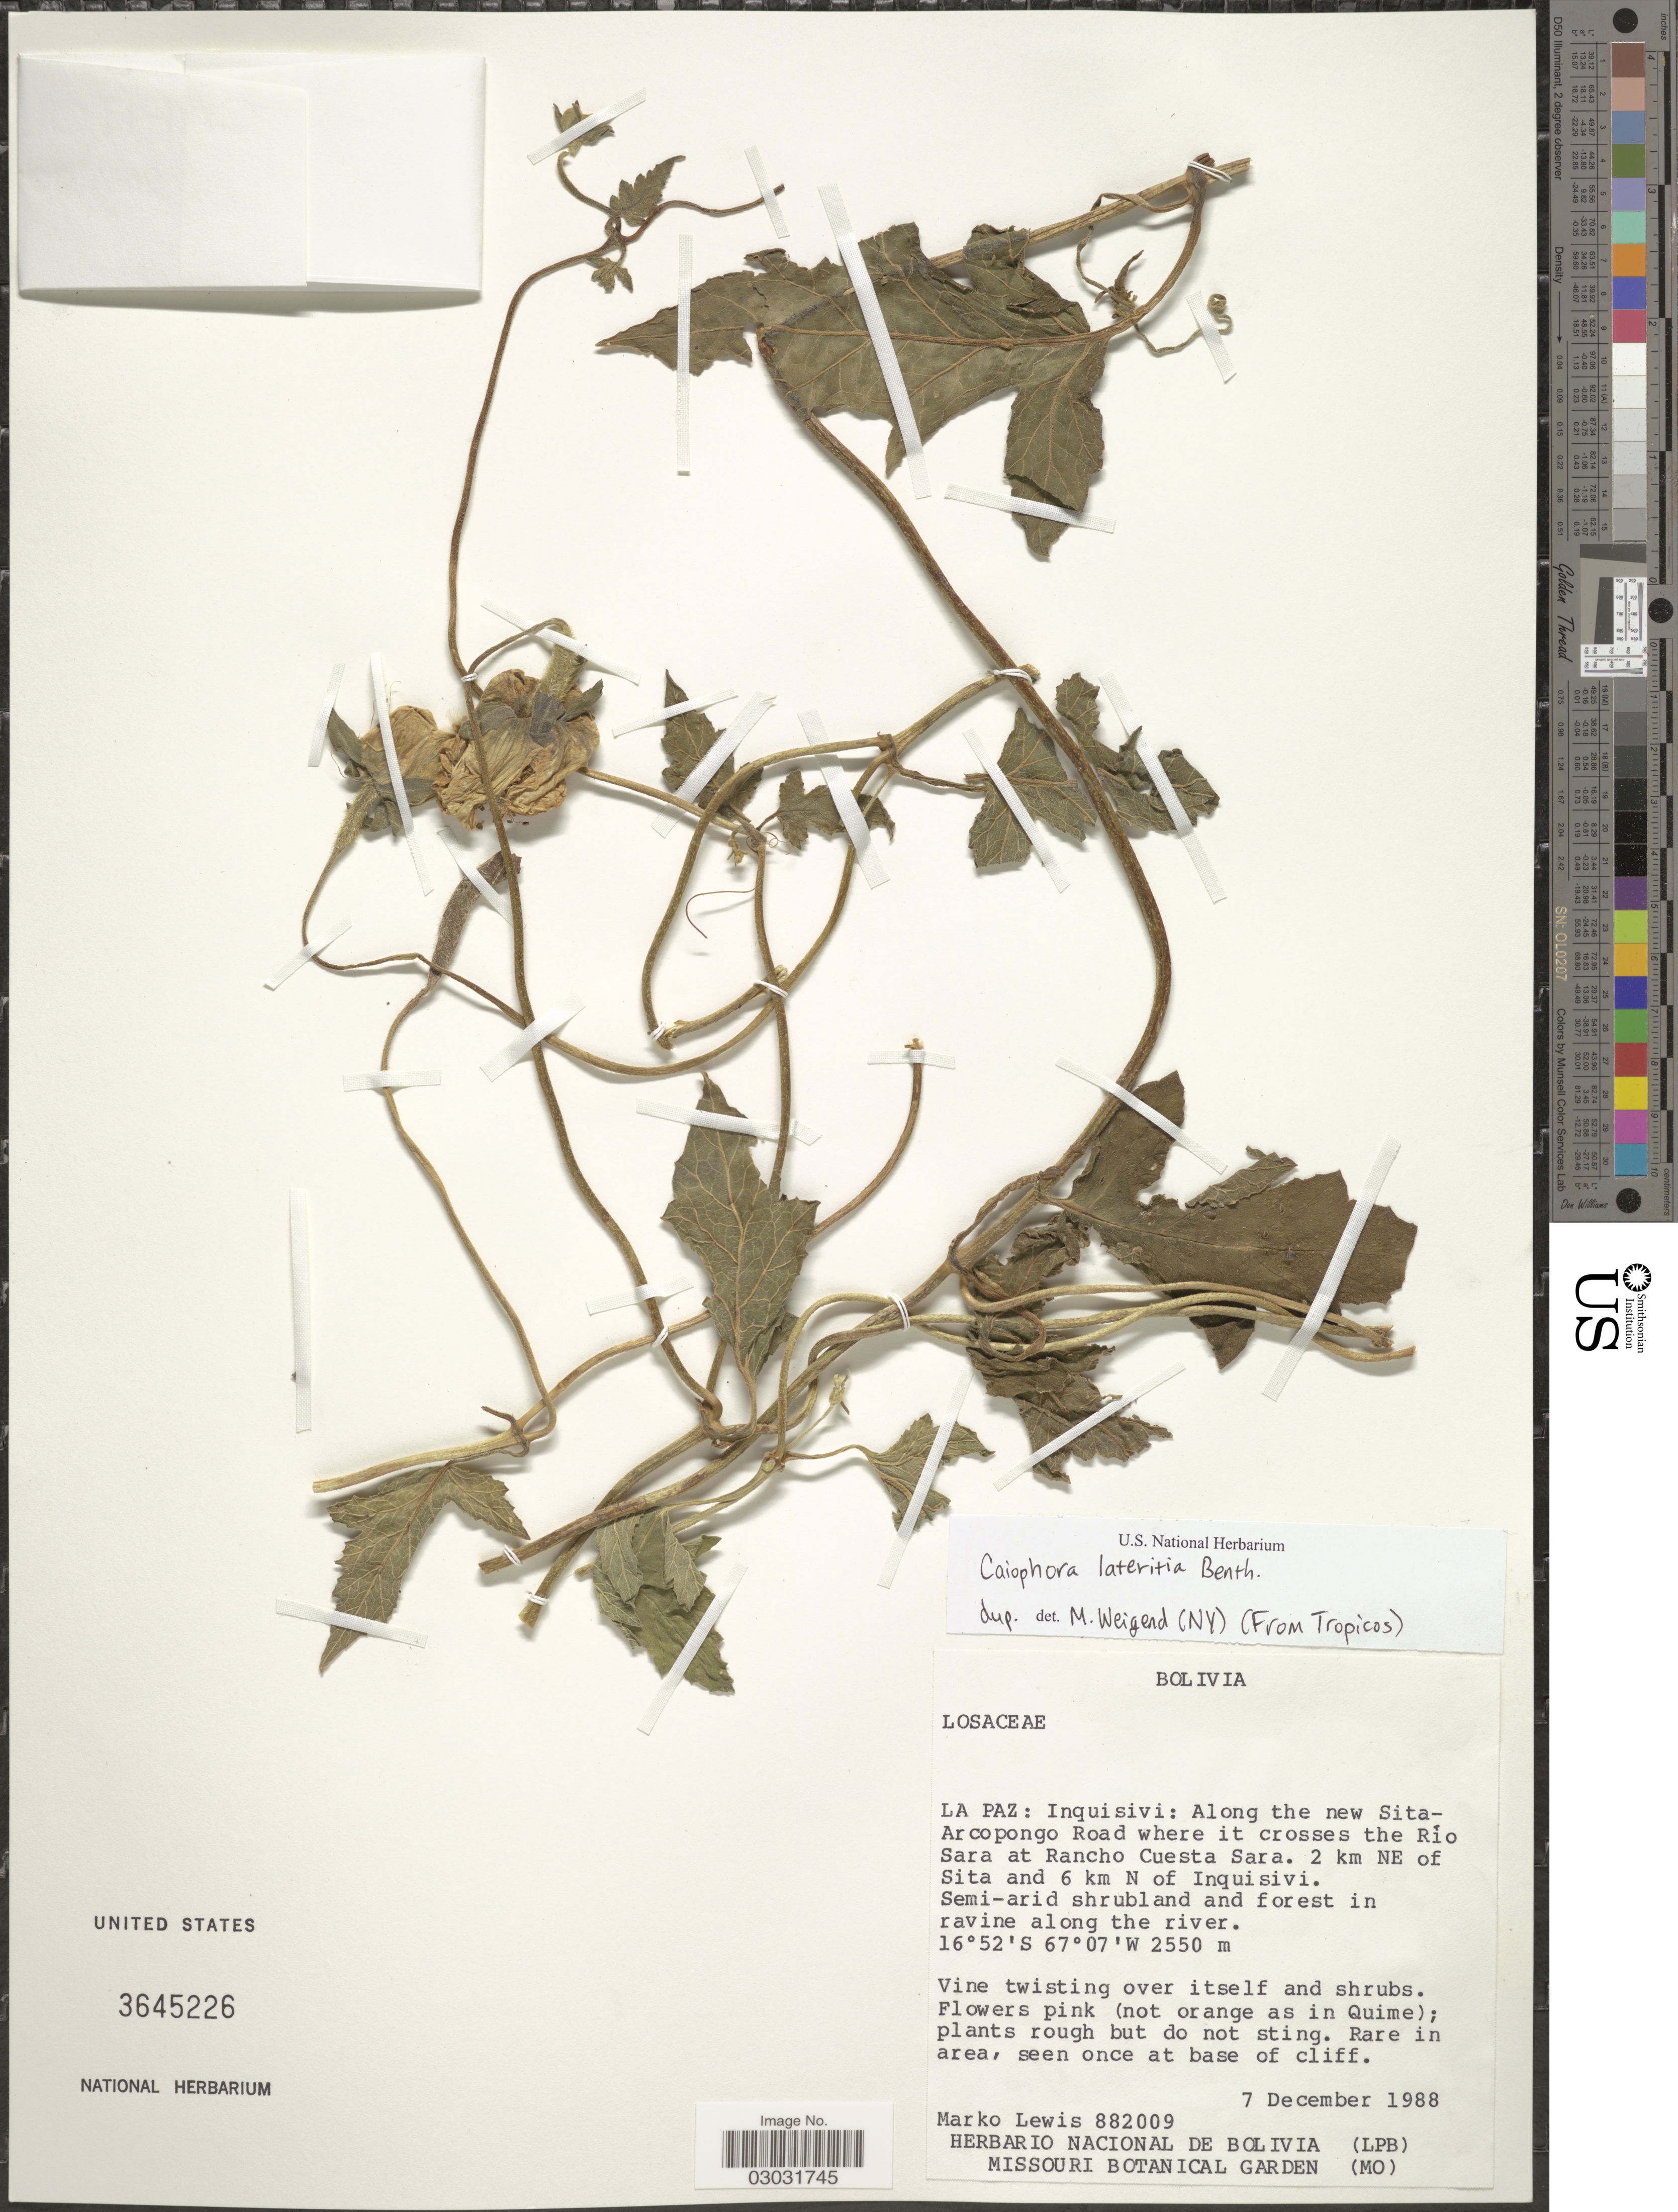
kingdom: Plantae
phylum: Tracheophyta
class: Magnoliopsida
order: Cornales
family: Loasaceae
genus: Caiophora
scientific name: Caiophora lateritia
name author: Klotzsch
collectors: M. A. Lewis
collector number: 882009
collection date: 1988-12-07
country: Bolivia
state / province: La Paz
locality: Inquisivi: Along the new Sita-Arcopongo Road where it crosses the Río Sara at Rancho Cuesta Sara. 2 km NE of Sita and 6 km N of Inquisivi. In ravine along the river.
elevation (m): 2550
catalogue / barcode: US 3645226